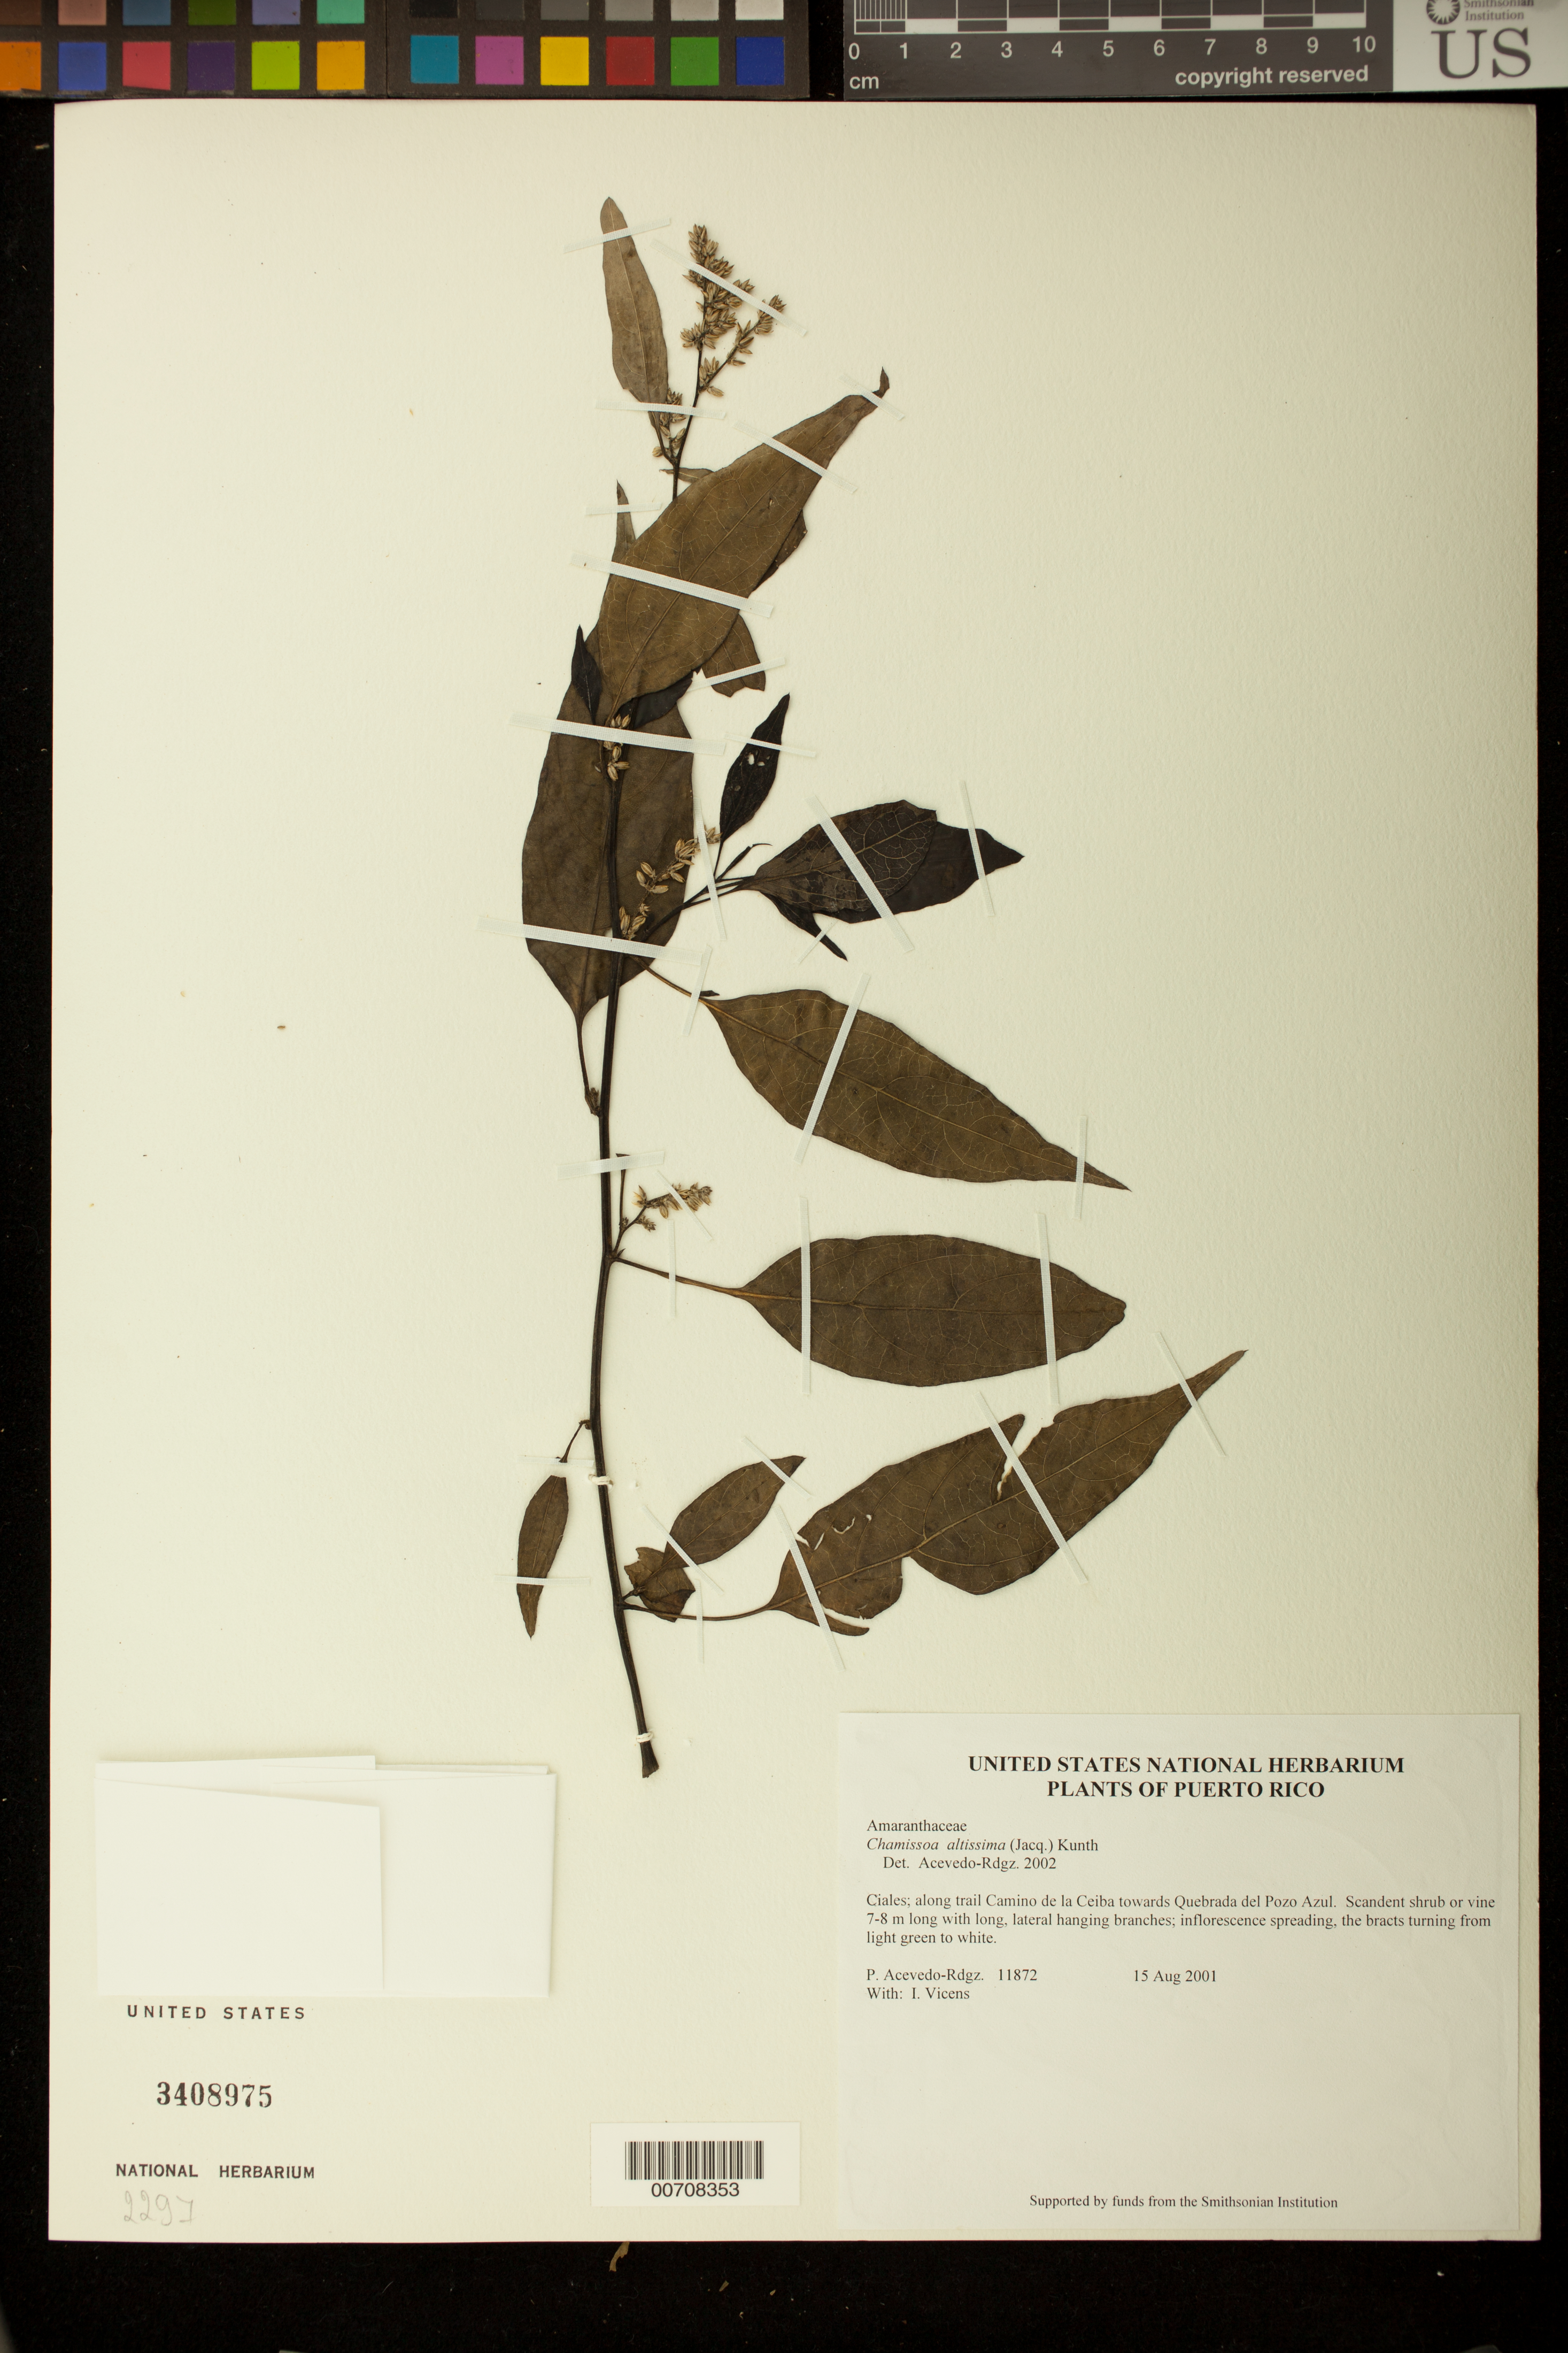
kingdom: Plantae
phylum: Tracheophyta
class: Magnoliopsida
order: Caryophyllales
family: Amaranthaceae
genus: Chamissoa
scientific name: Chamissoa altissima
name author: (Jacq.) Kunth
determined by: Acevedo-Rodríguez, P., (BOT), Smithsonian Institution - National Museum of Natural History (UNITED STATES)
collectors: P. Acevedo-Rodr. & I. Vicens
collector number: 11872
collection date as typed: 15 Aug 2001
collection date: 2001-08-15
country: Puerto Rico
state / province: Ciales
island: Puerto Rico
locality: Ciales; along trail Camino de la Ceiba towards Quebrada del Pozo Azul.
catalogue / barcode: US 3408975